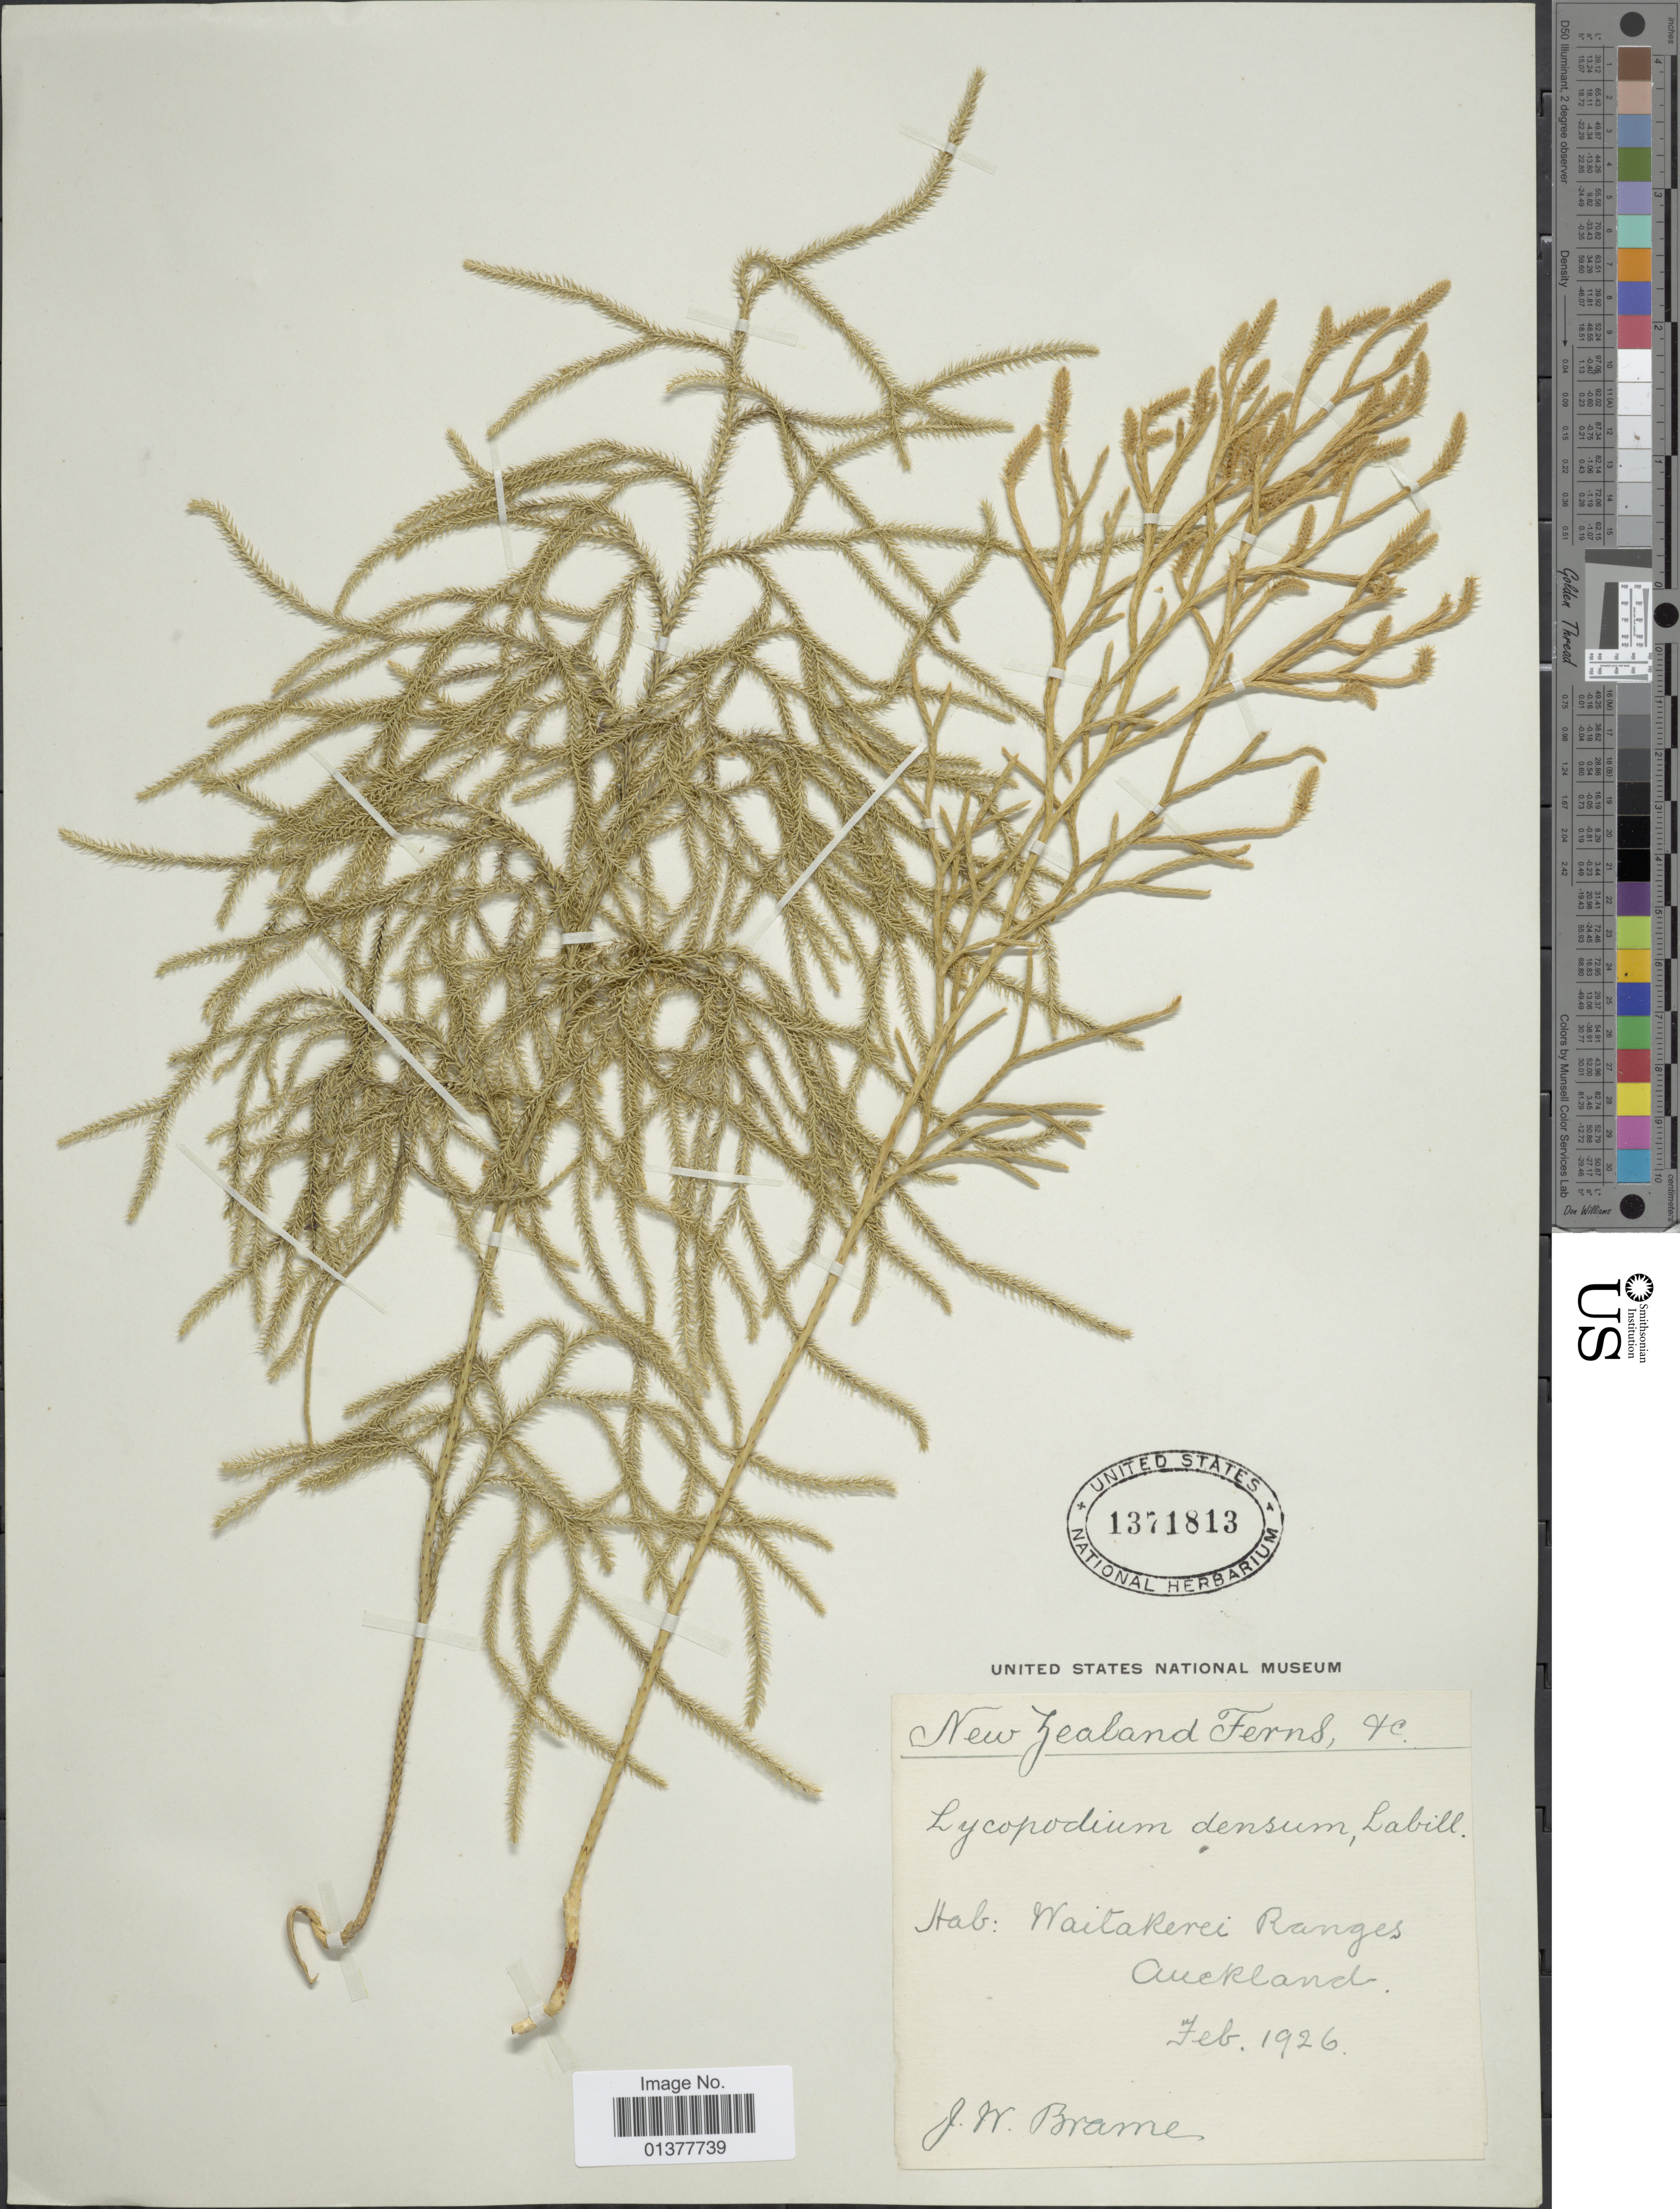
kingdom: Plantae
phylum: Tracheophyta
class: Lycopodiopsida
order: Lycopodiales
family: Lycopodiaceae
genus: Pseudolycopodium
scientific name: Pseudolycopodium densum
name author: (Rothm.) Holub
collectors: J. Brame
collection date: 1926-02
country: New Zealand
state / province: Auckland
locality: Waitakerei Ranges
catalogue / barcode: US 1371813